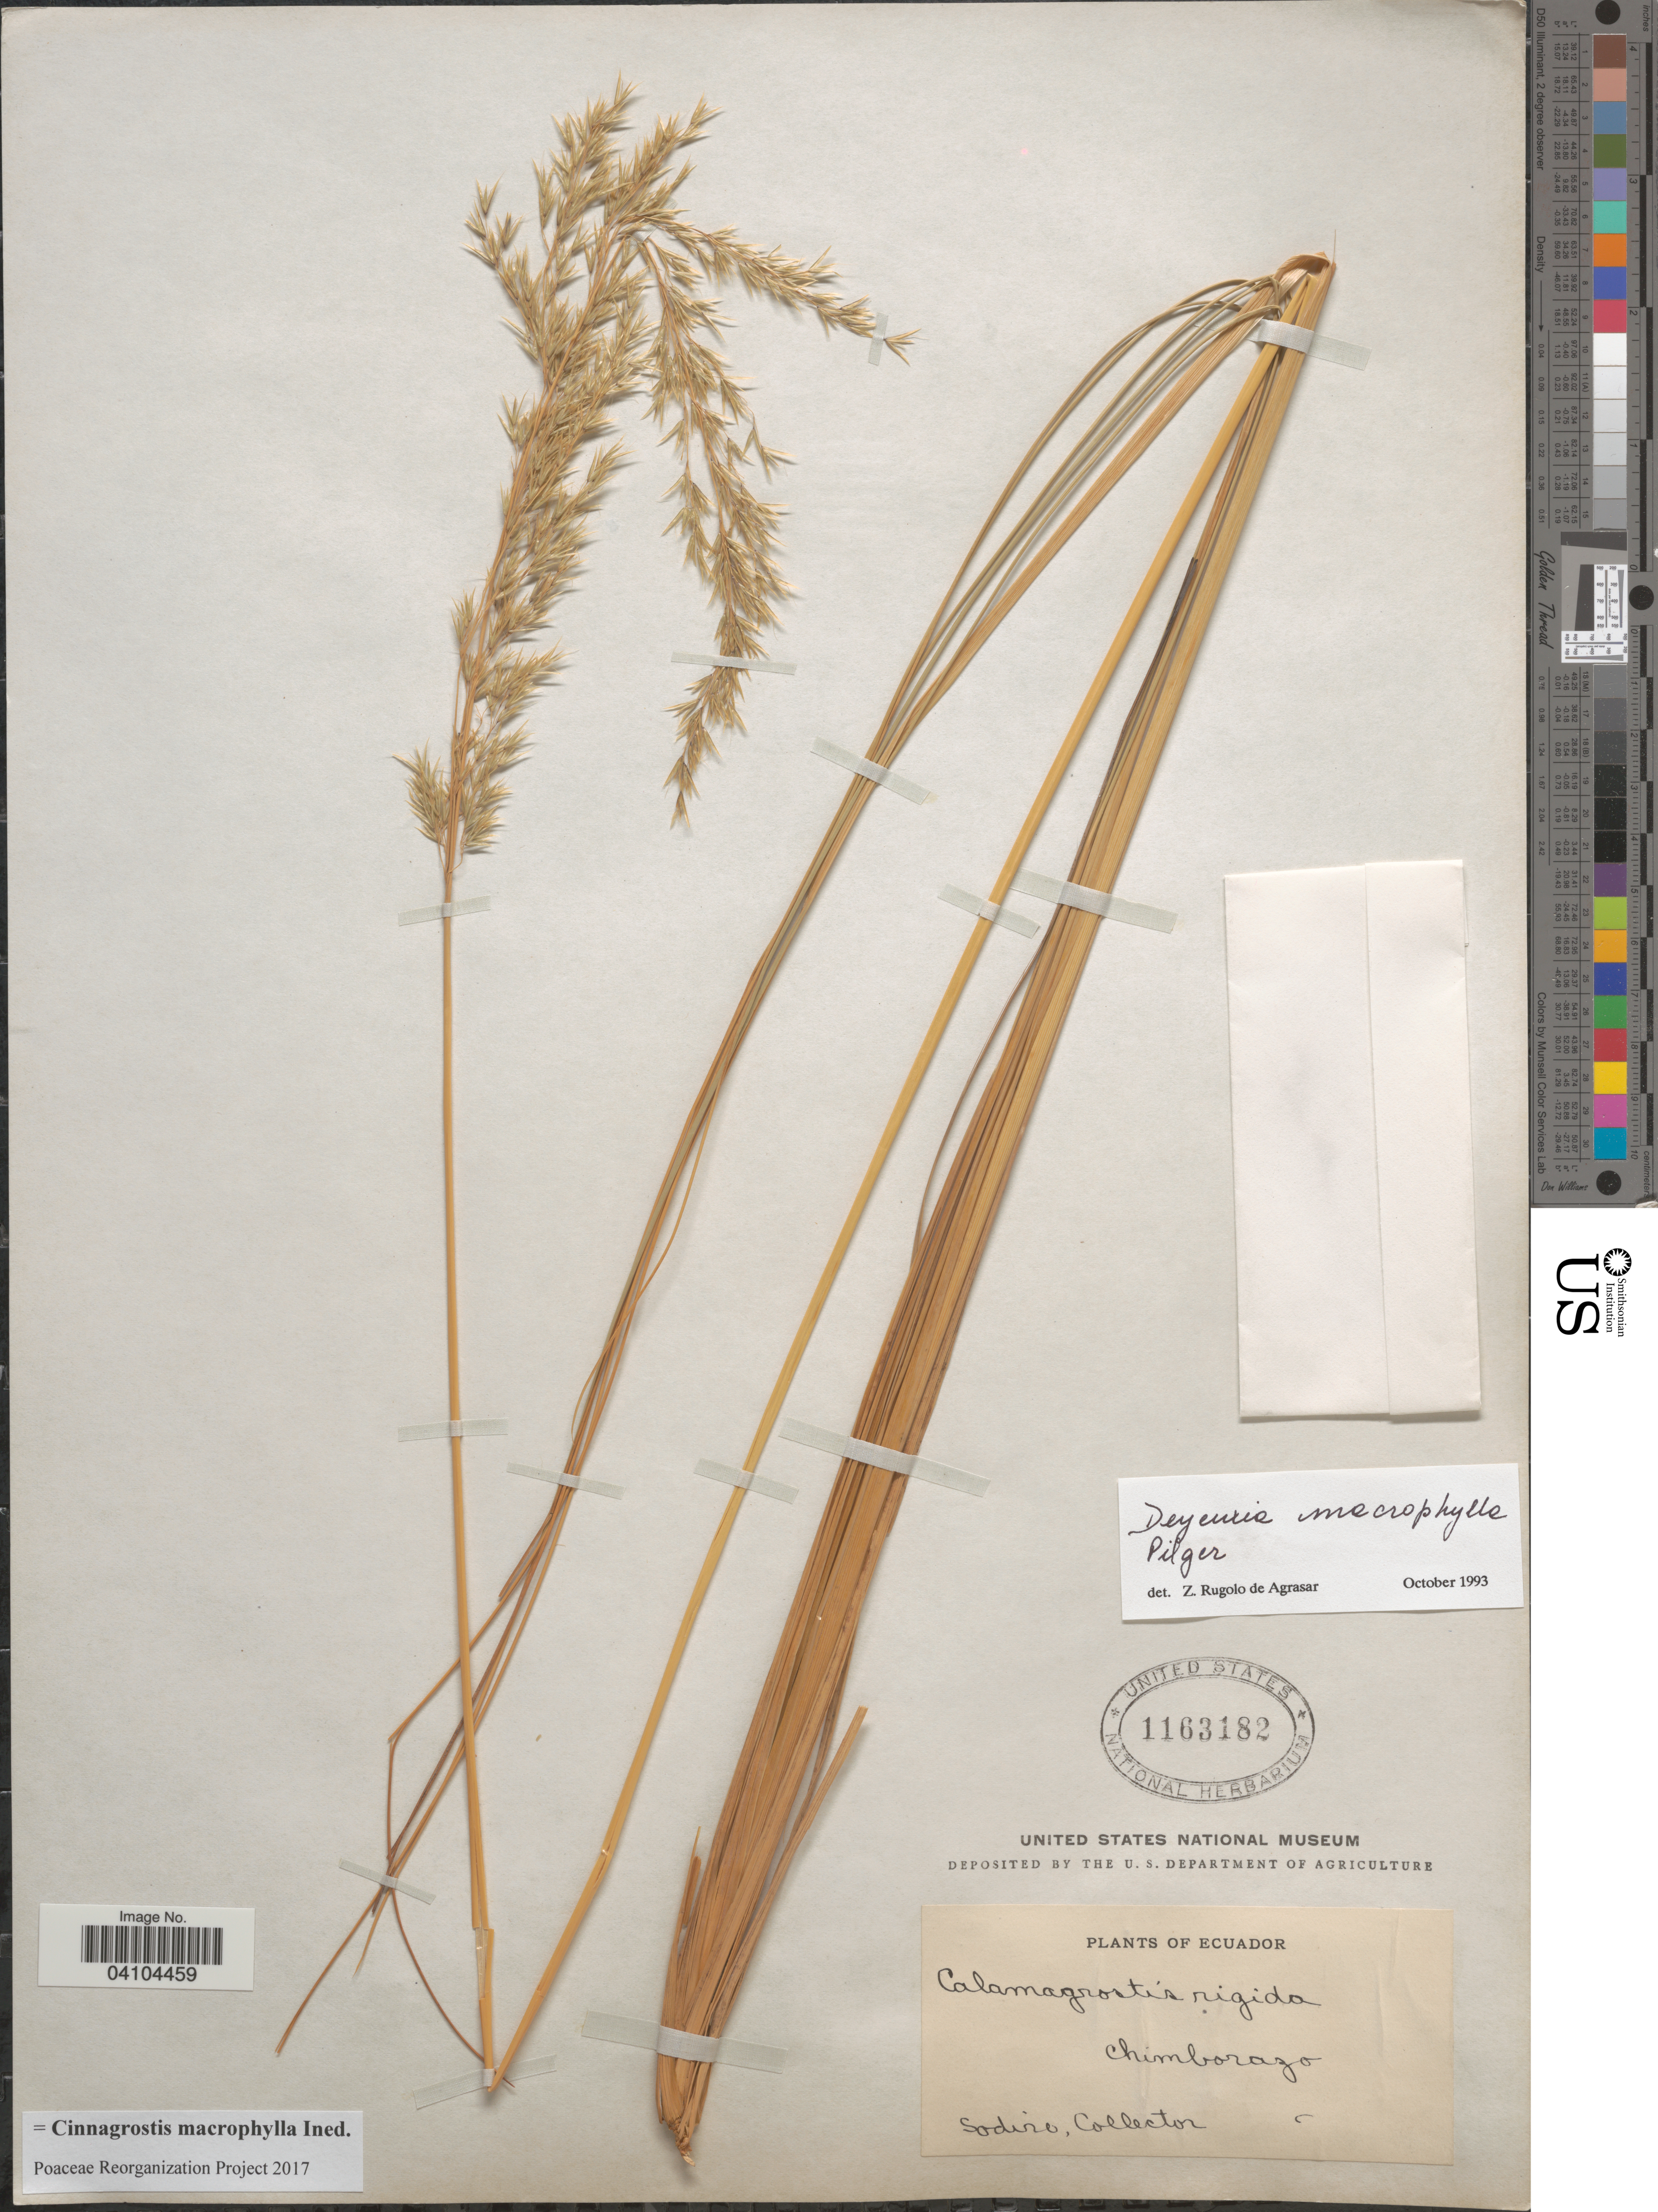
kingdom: Plantae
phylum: Tracheophyta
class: Liliopsida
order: Poales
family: Poaceae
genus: Cinnagrostis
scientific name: Cinnagrostis macrophylla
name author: (Pilg.) P.M. Peterson et al.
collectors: Sodiro, --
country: Ecuador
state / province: Chimborazo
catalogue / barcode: US 1163182